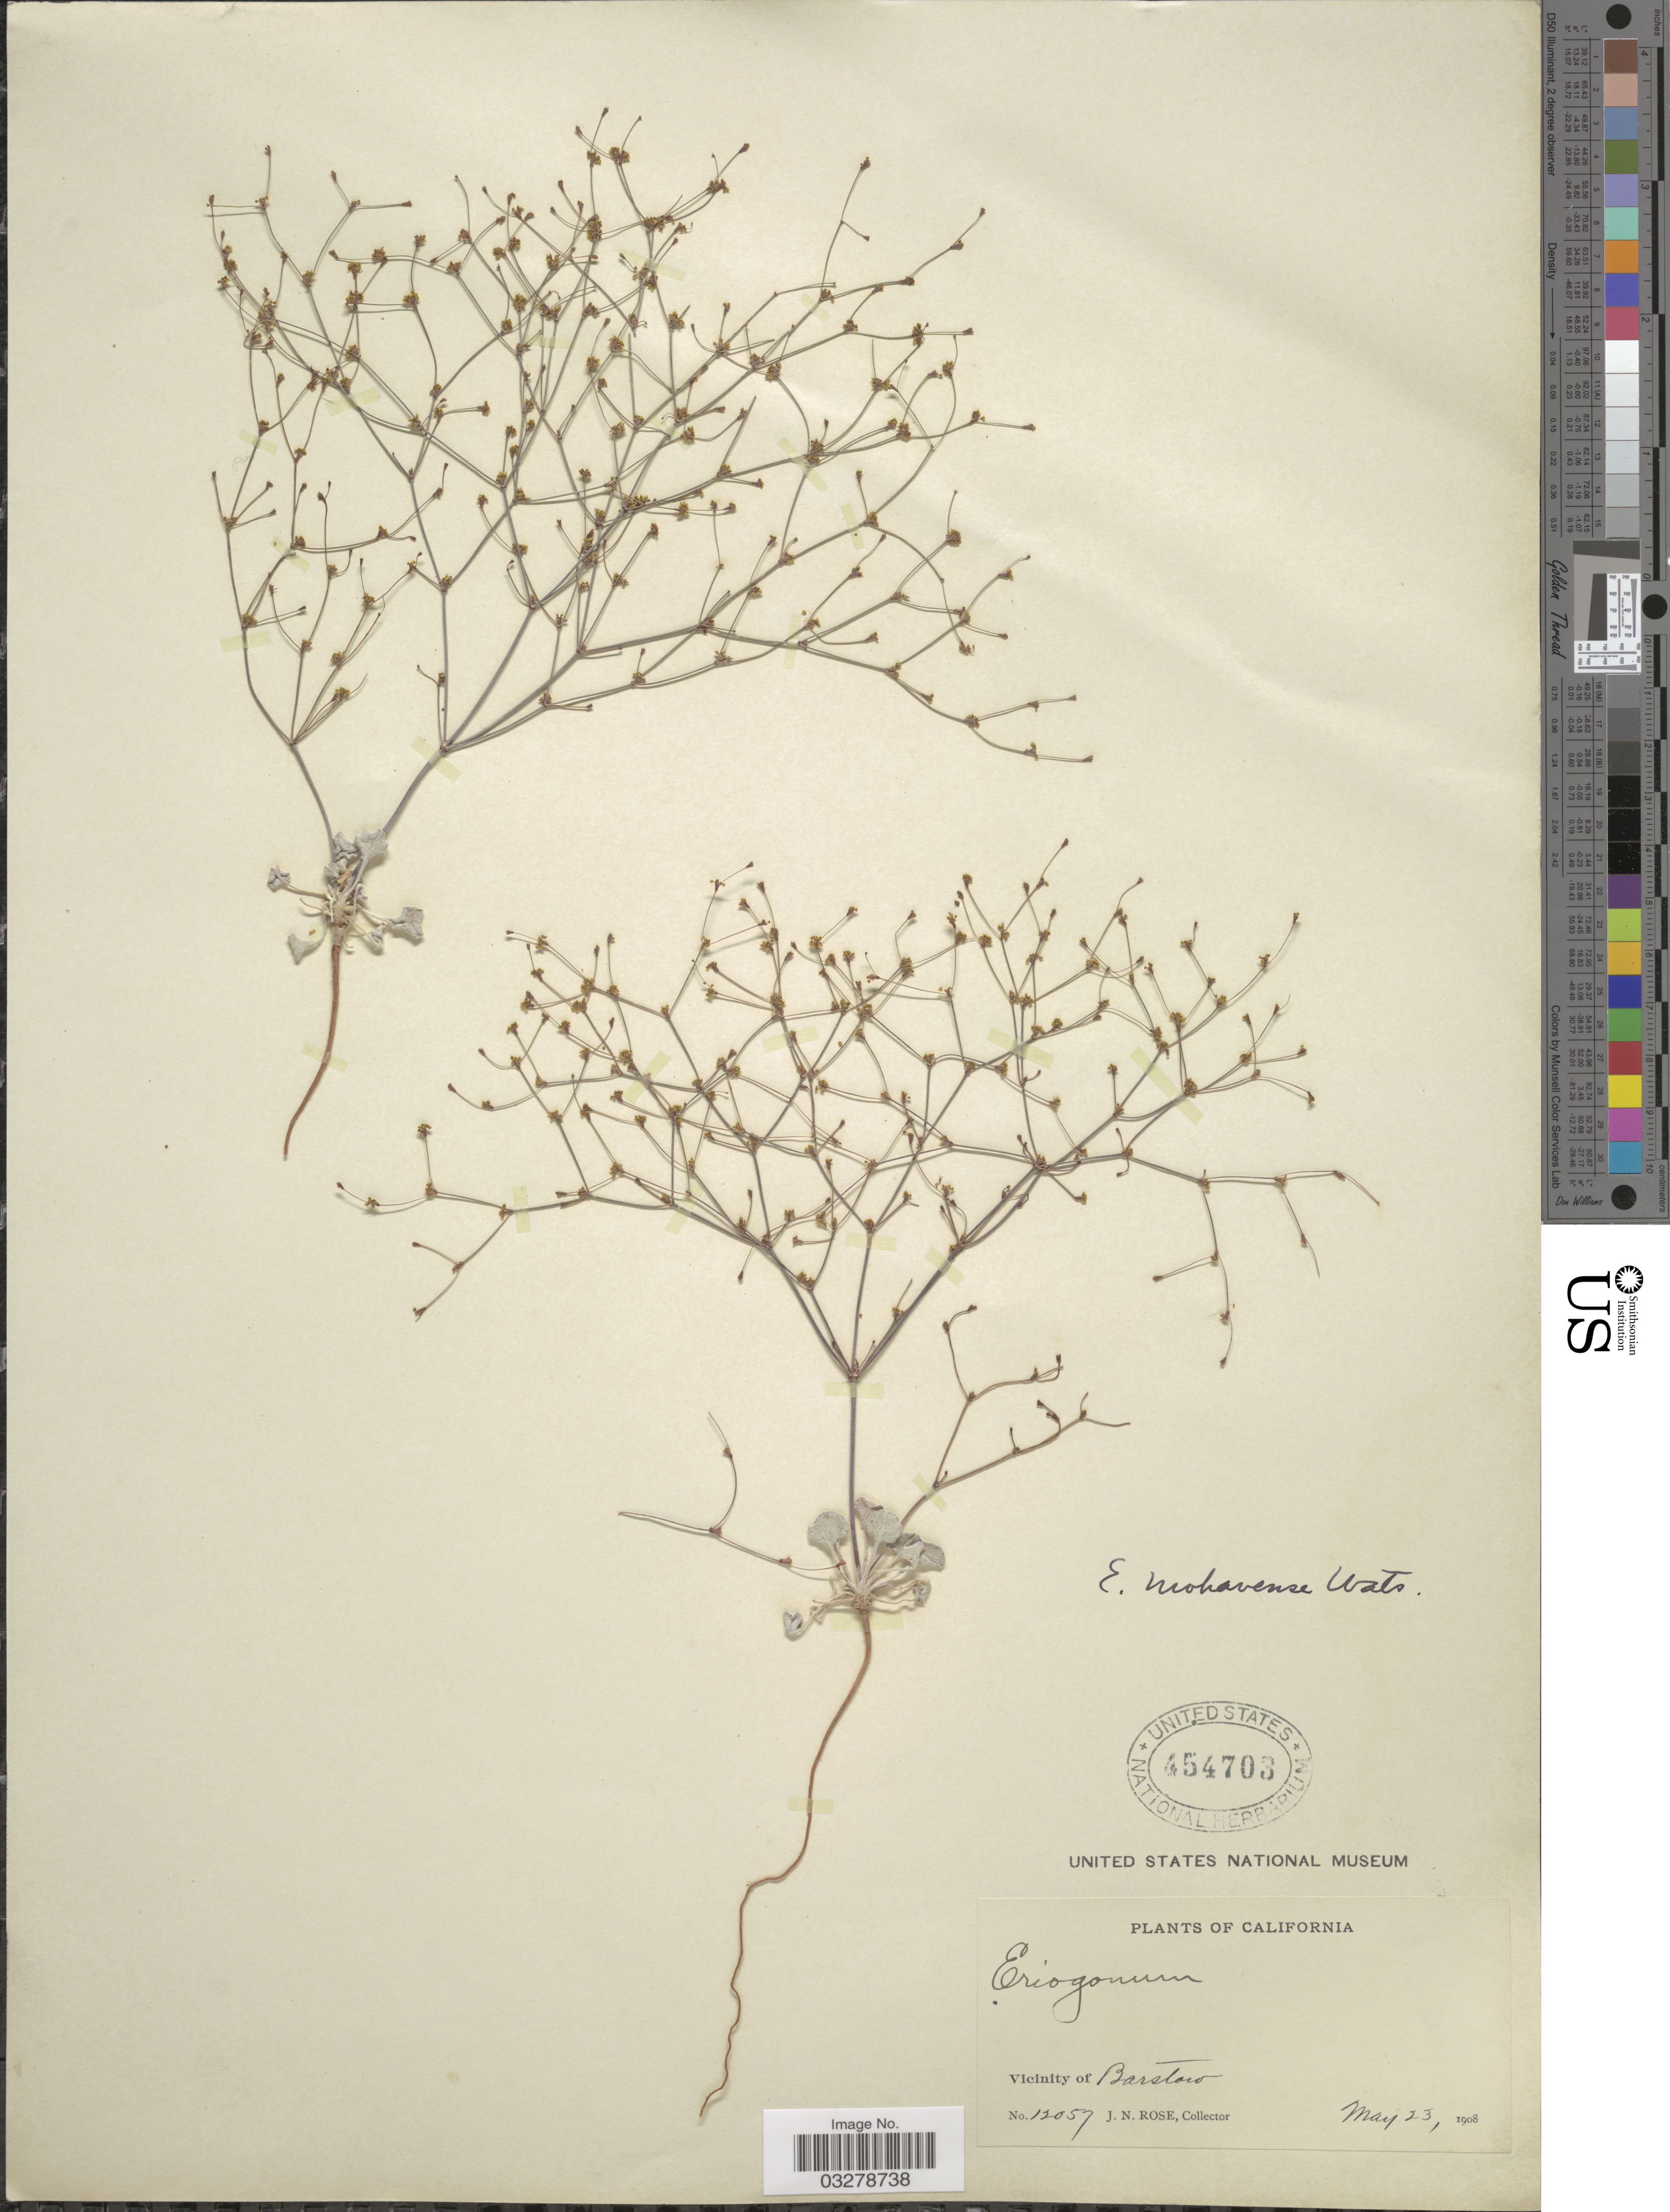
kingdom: Plantae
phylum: Tracheophyta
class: Magnoliopsida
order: Caryophyllales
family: Polygonaceae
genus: Eriogonum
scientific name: Eriogonum mohavense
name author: S. Watson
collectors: J. N. Rose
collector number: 12057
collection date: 1908-05-23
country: United States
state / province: California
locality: Vicinity of Barstow.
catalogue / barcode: US 454703